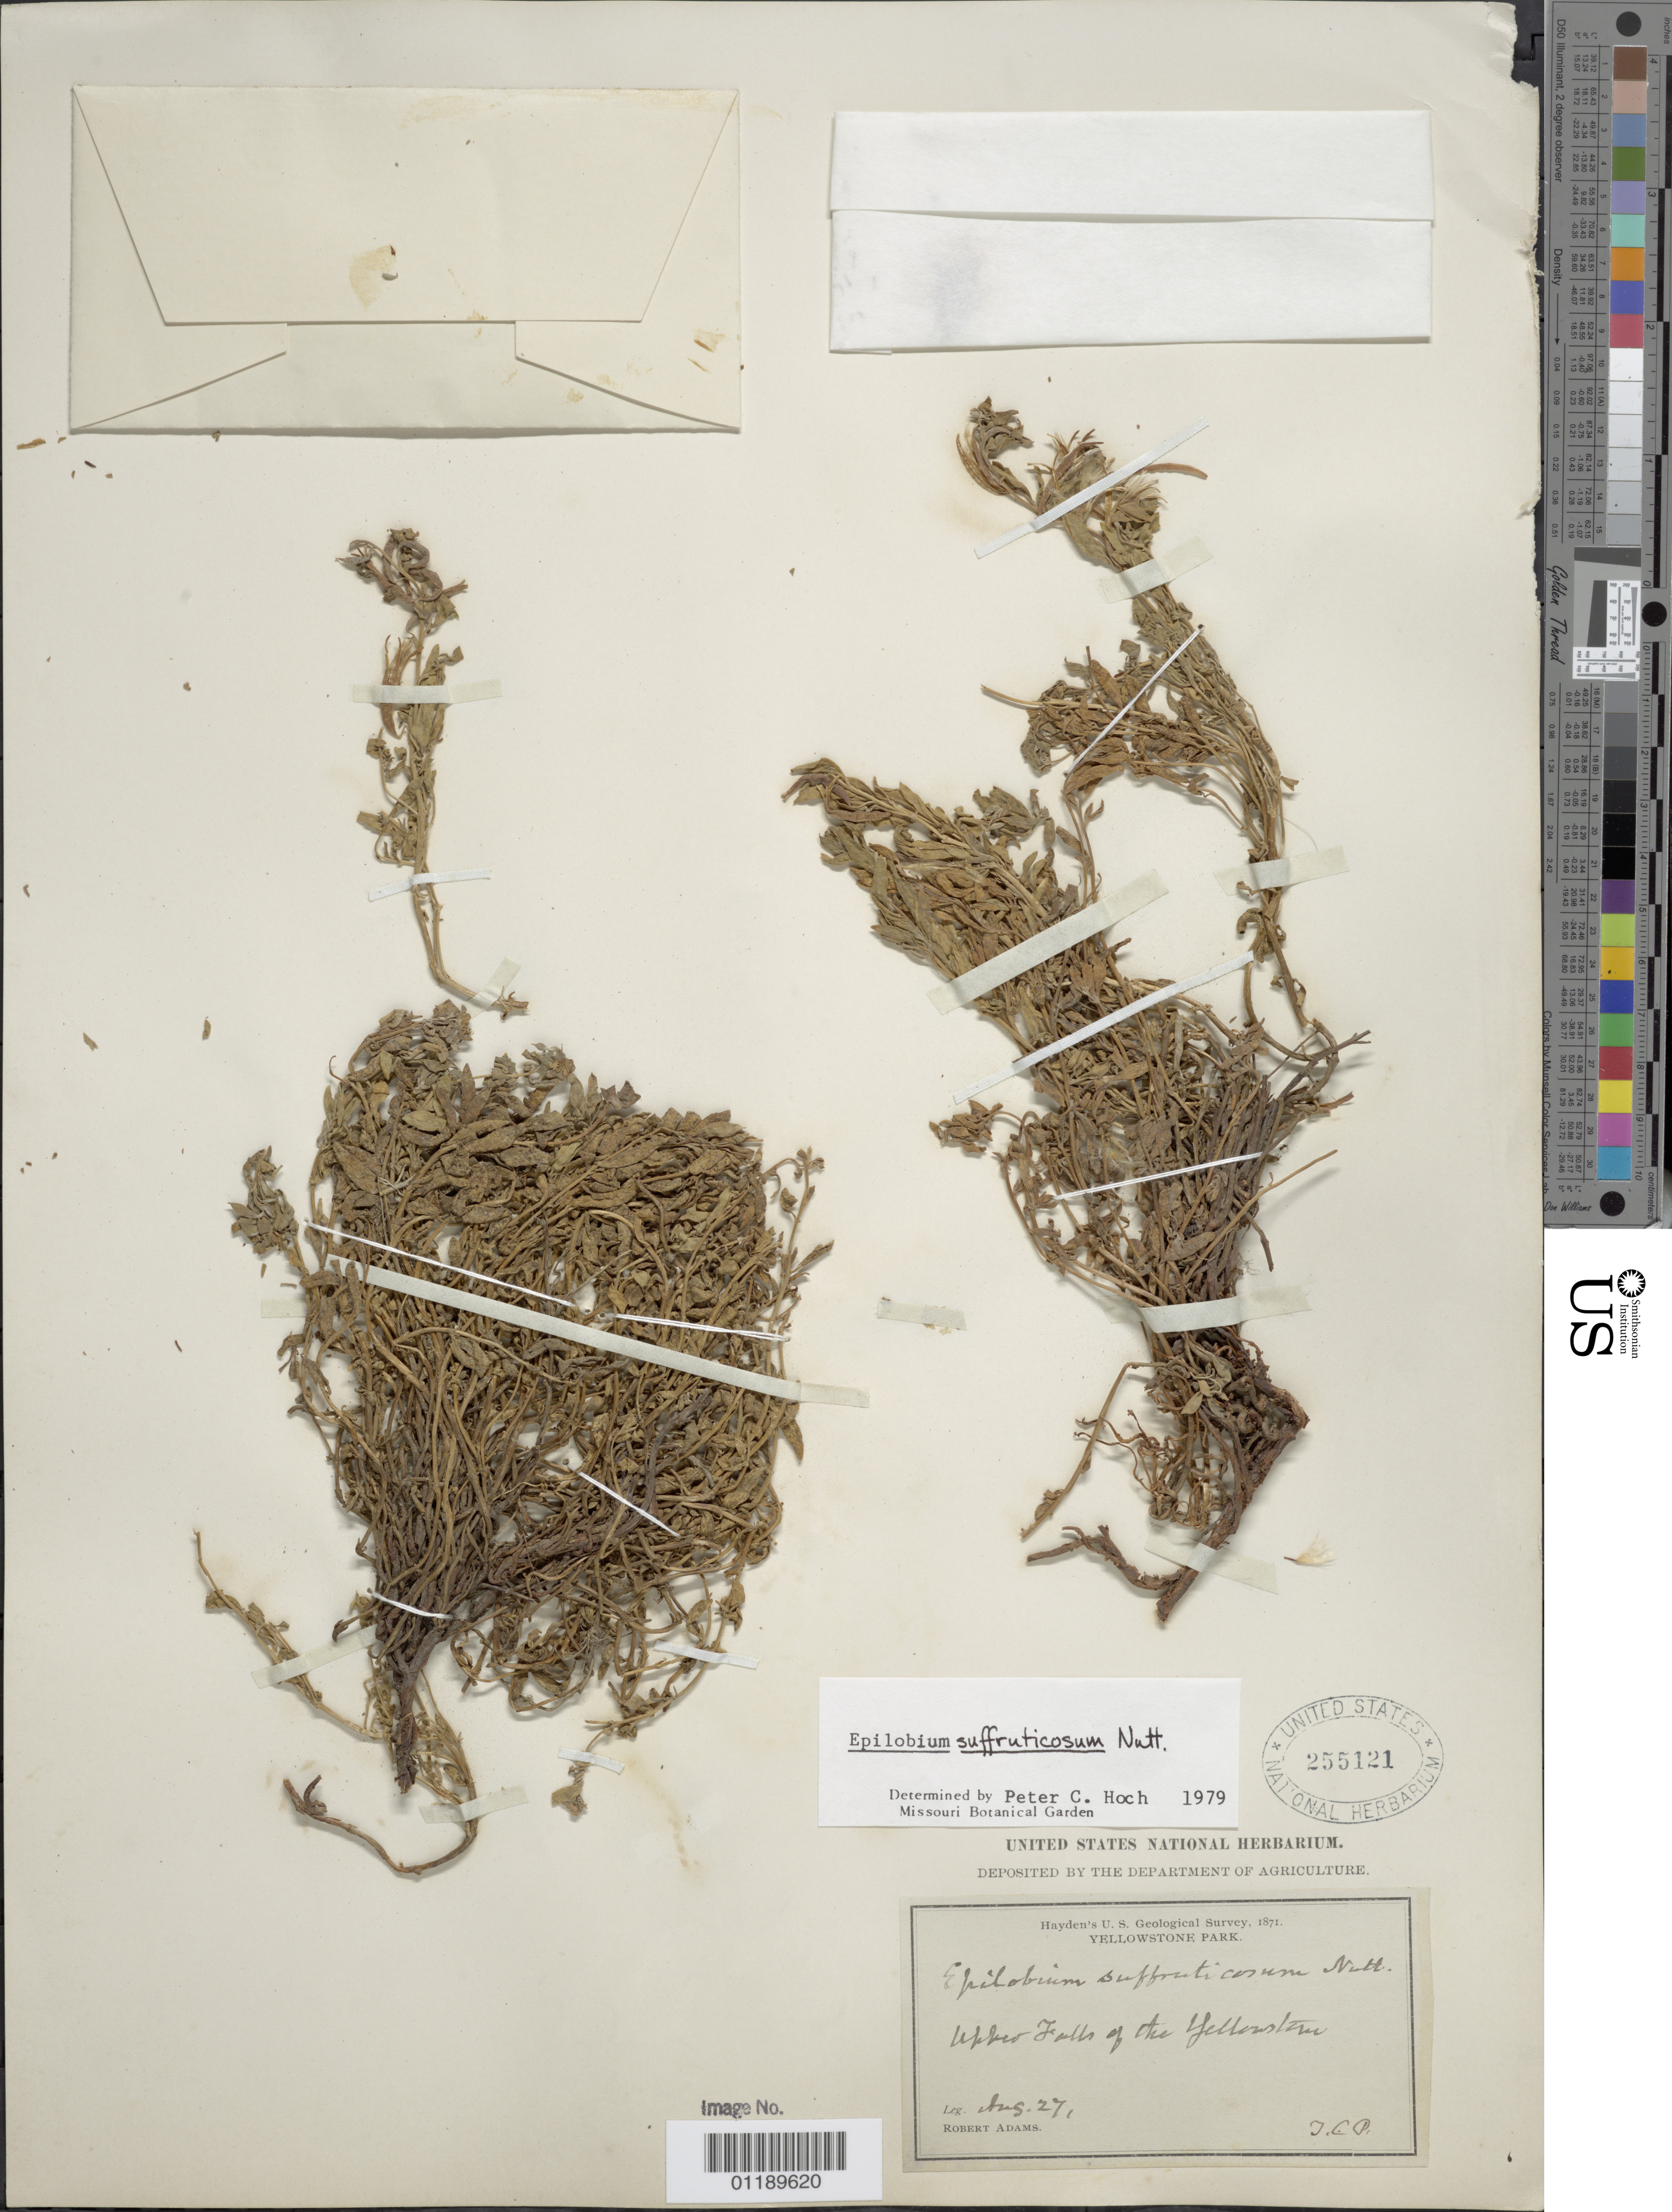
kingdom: Plantae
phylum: Tracheophyta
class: Magnoliopsida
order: Myrtales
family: Onagraceae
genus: Epilobium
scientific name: Epilobium suffruticosum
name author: Nutt. ex Torr. & A. Gray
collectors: R. Adams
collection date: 1871-08-27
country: United States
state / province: Montana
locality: Upper Falls of Yellowstone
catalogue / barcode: US 255121